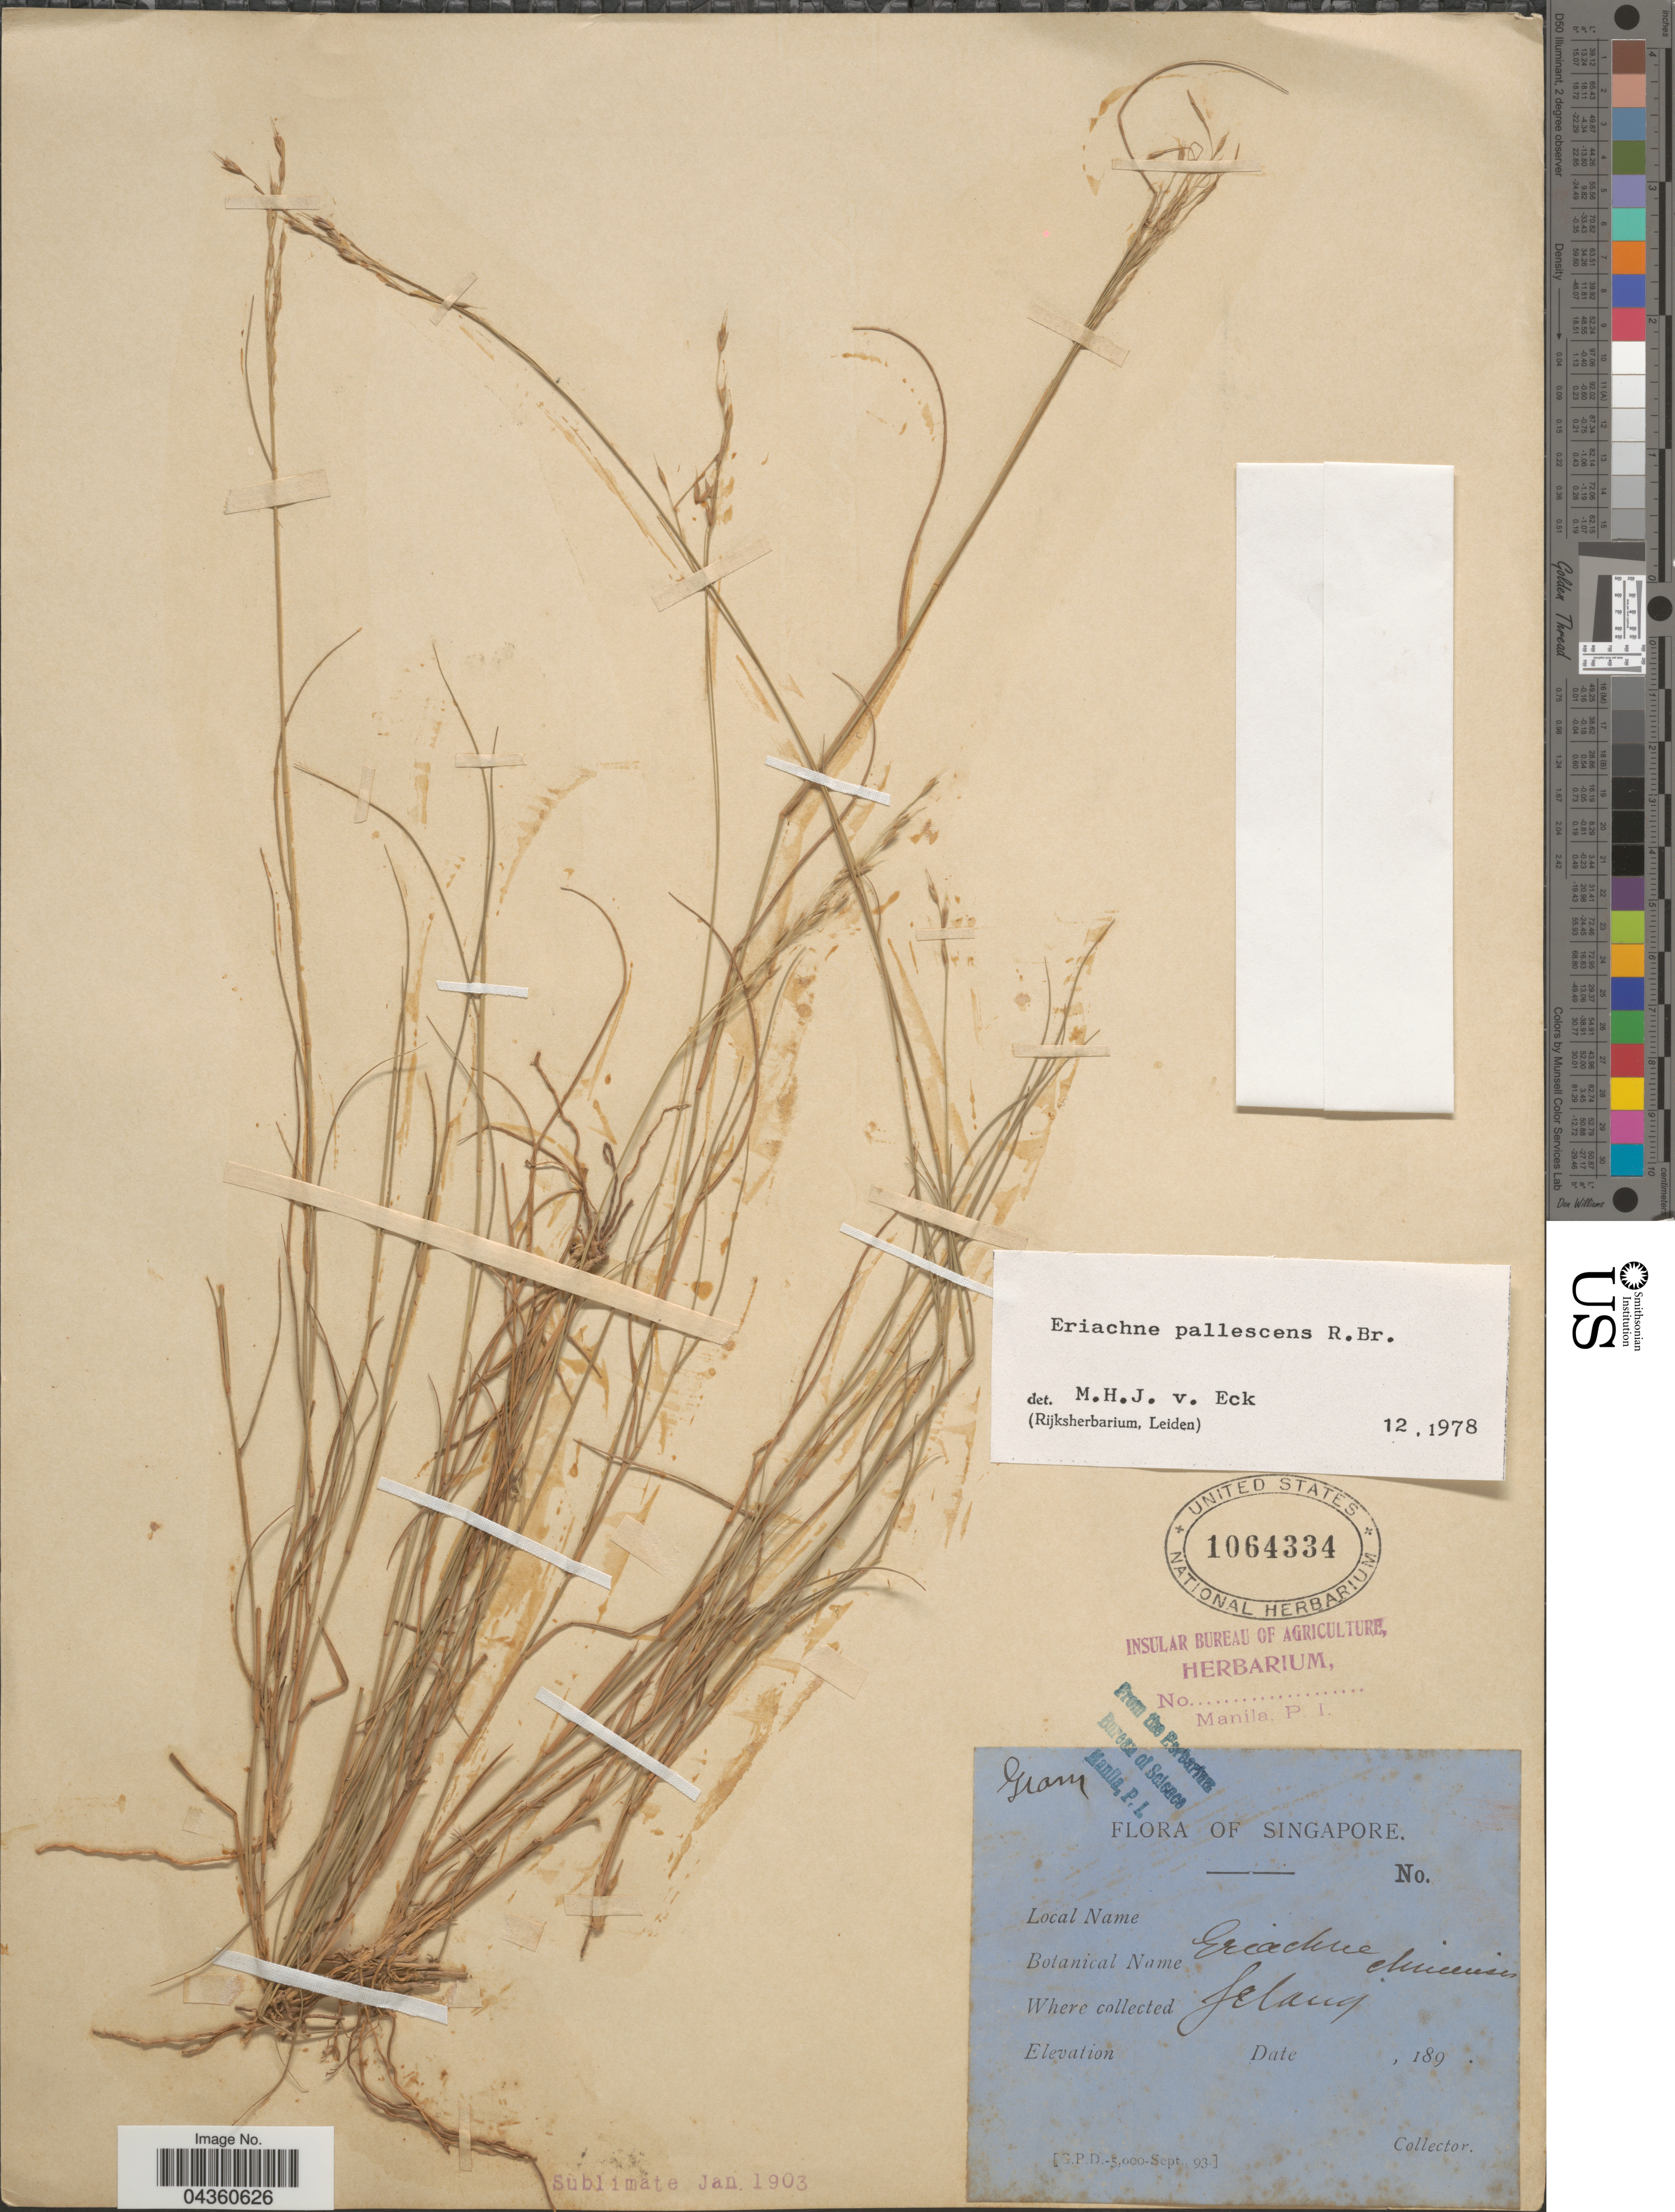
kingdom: Plantae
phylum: Tracheophyta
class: Liliopsida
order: Poales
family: Poaceae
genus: Eriachne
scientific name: Eriachne pallescens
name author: R. Br.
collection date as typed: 189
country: Singapore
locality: Jelang [interpreted].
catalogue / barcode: US 1064334